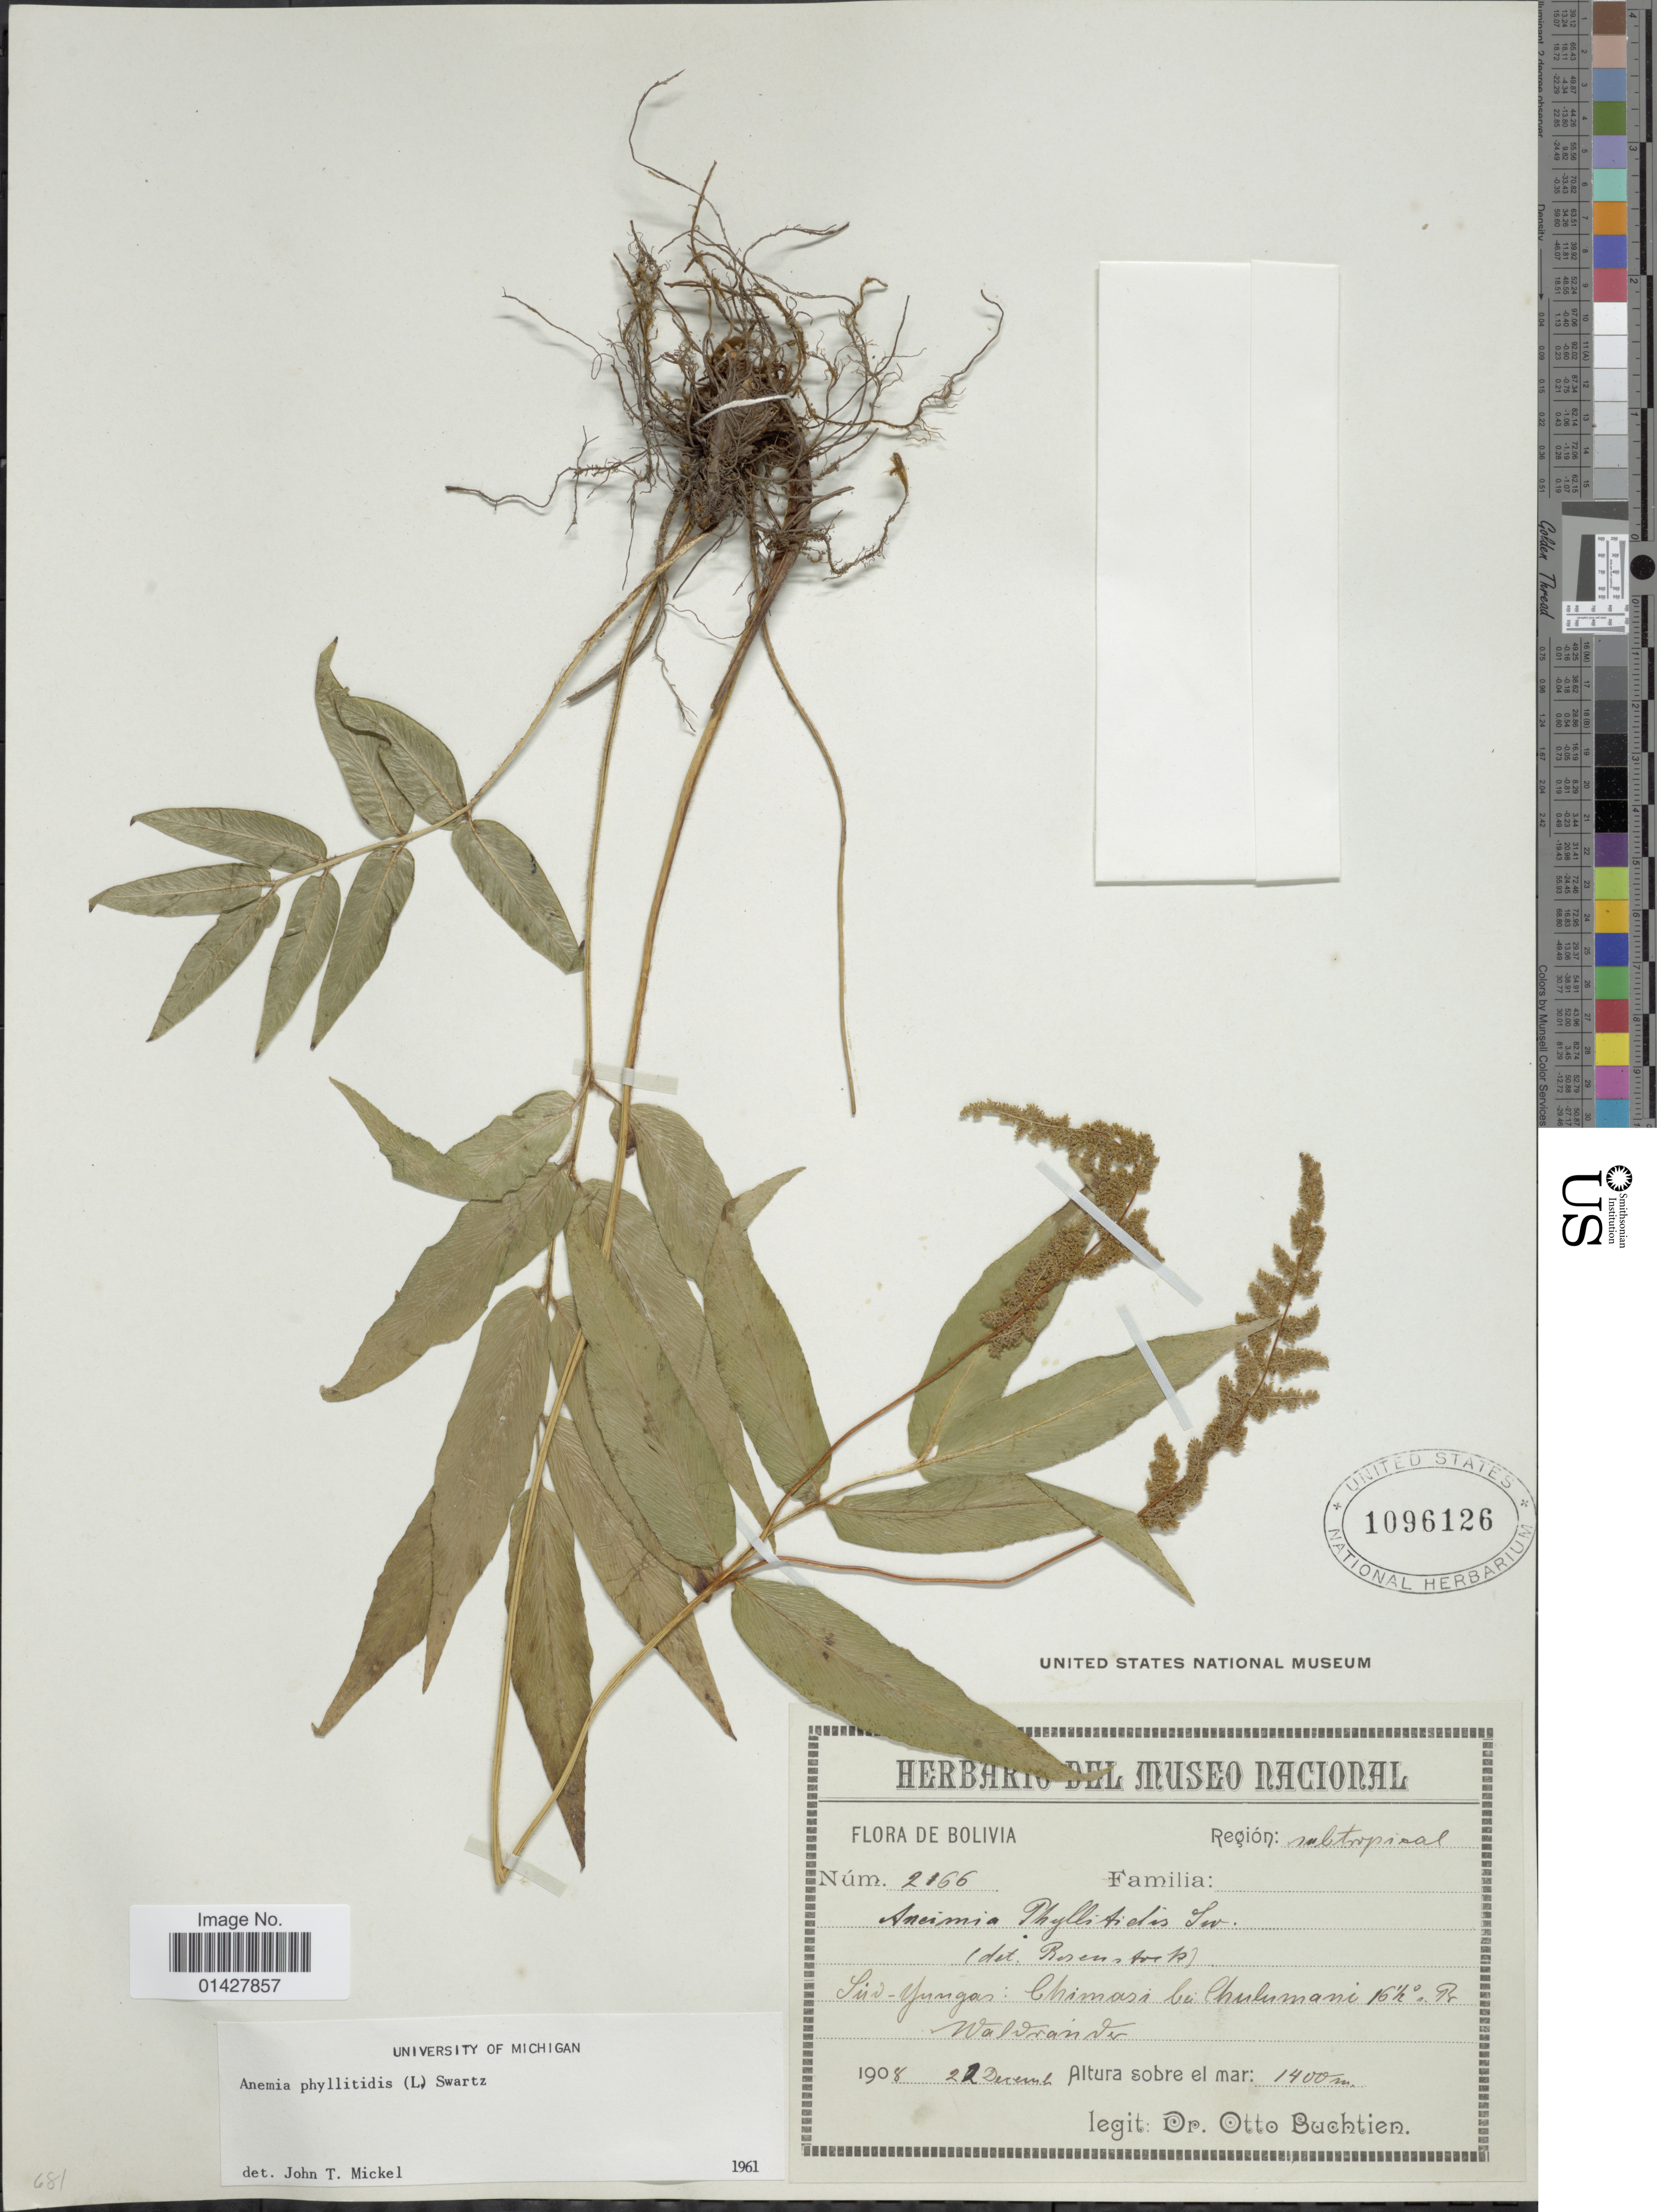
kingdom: Plantae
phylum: Tracheophyta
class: Polypodiopsida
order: Schizaeales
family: Anemiaceae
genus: Anemia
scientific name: Anemia phyllitidis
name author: (L.) Sw.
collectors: O. Buchtien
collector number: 2166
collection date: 1908-12-22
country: Bolivia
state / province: La Paz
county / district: Sud Yungas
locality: Región: subtropical, Chimasi bei Chulumani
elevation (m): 1400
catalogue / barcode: US 1096126